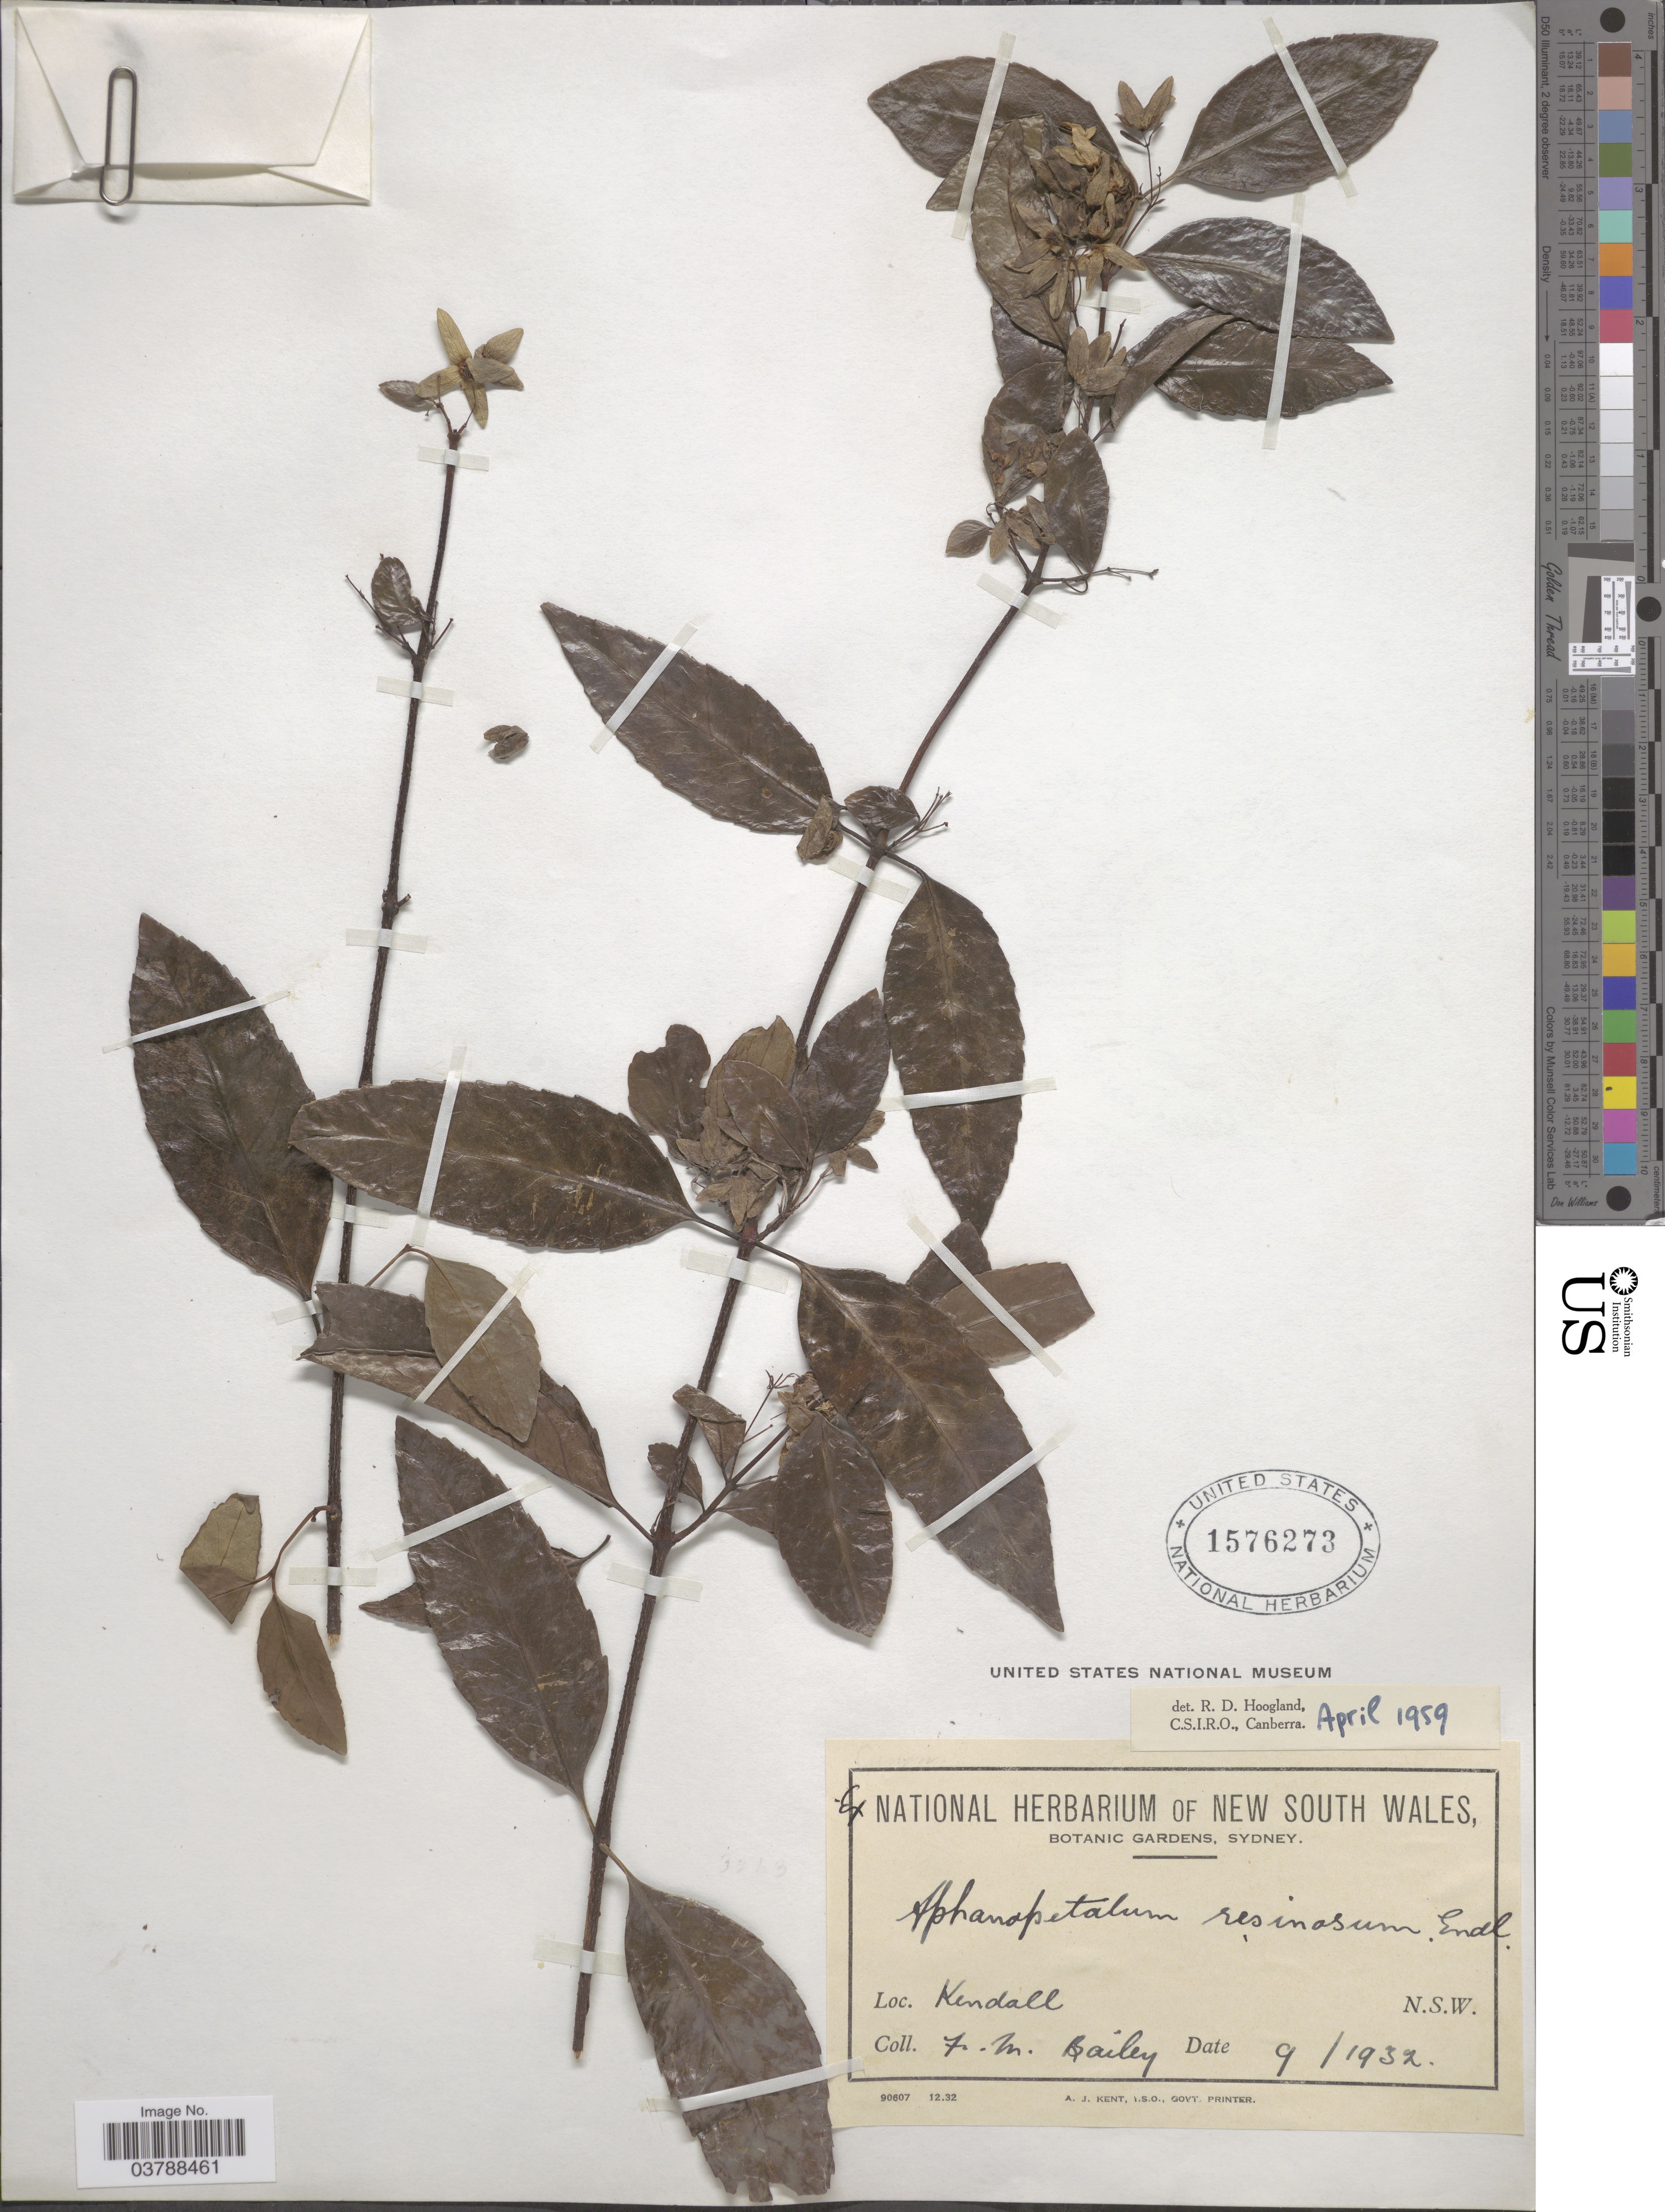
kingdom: Plantae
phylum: Tracheophyta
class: Magnoliopsida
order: Saxifragales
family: Aphanopetalaceae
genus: Aphanopetalum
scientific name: Aphanopetalum resinosum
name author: Endl.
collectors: F. M. Bailey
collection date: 1932-09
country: Australia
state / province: New South Wales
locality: Kendall. N.S.W.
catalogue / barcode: US 1576273